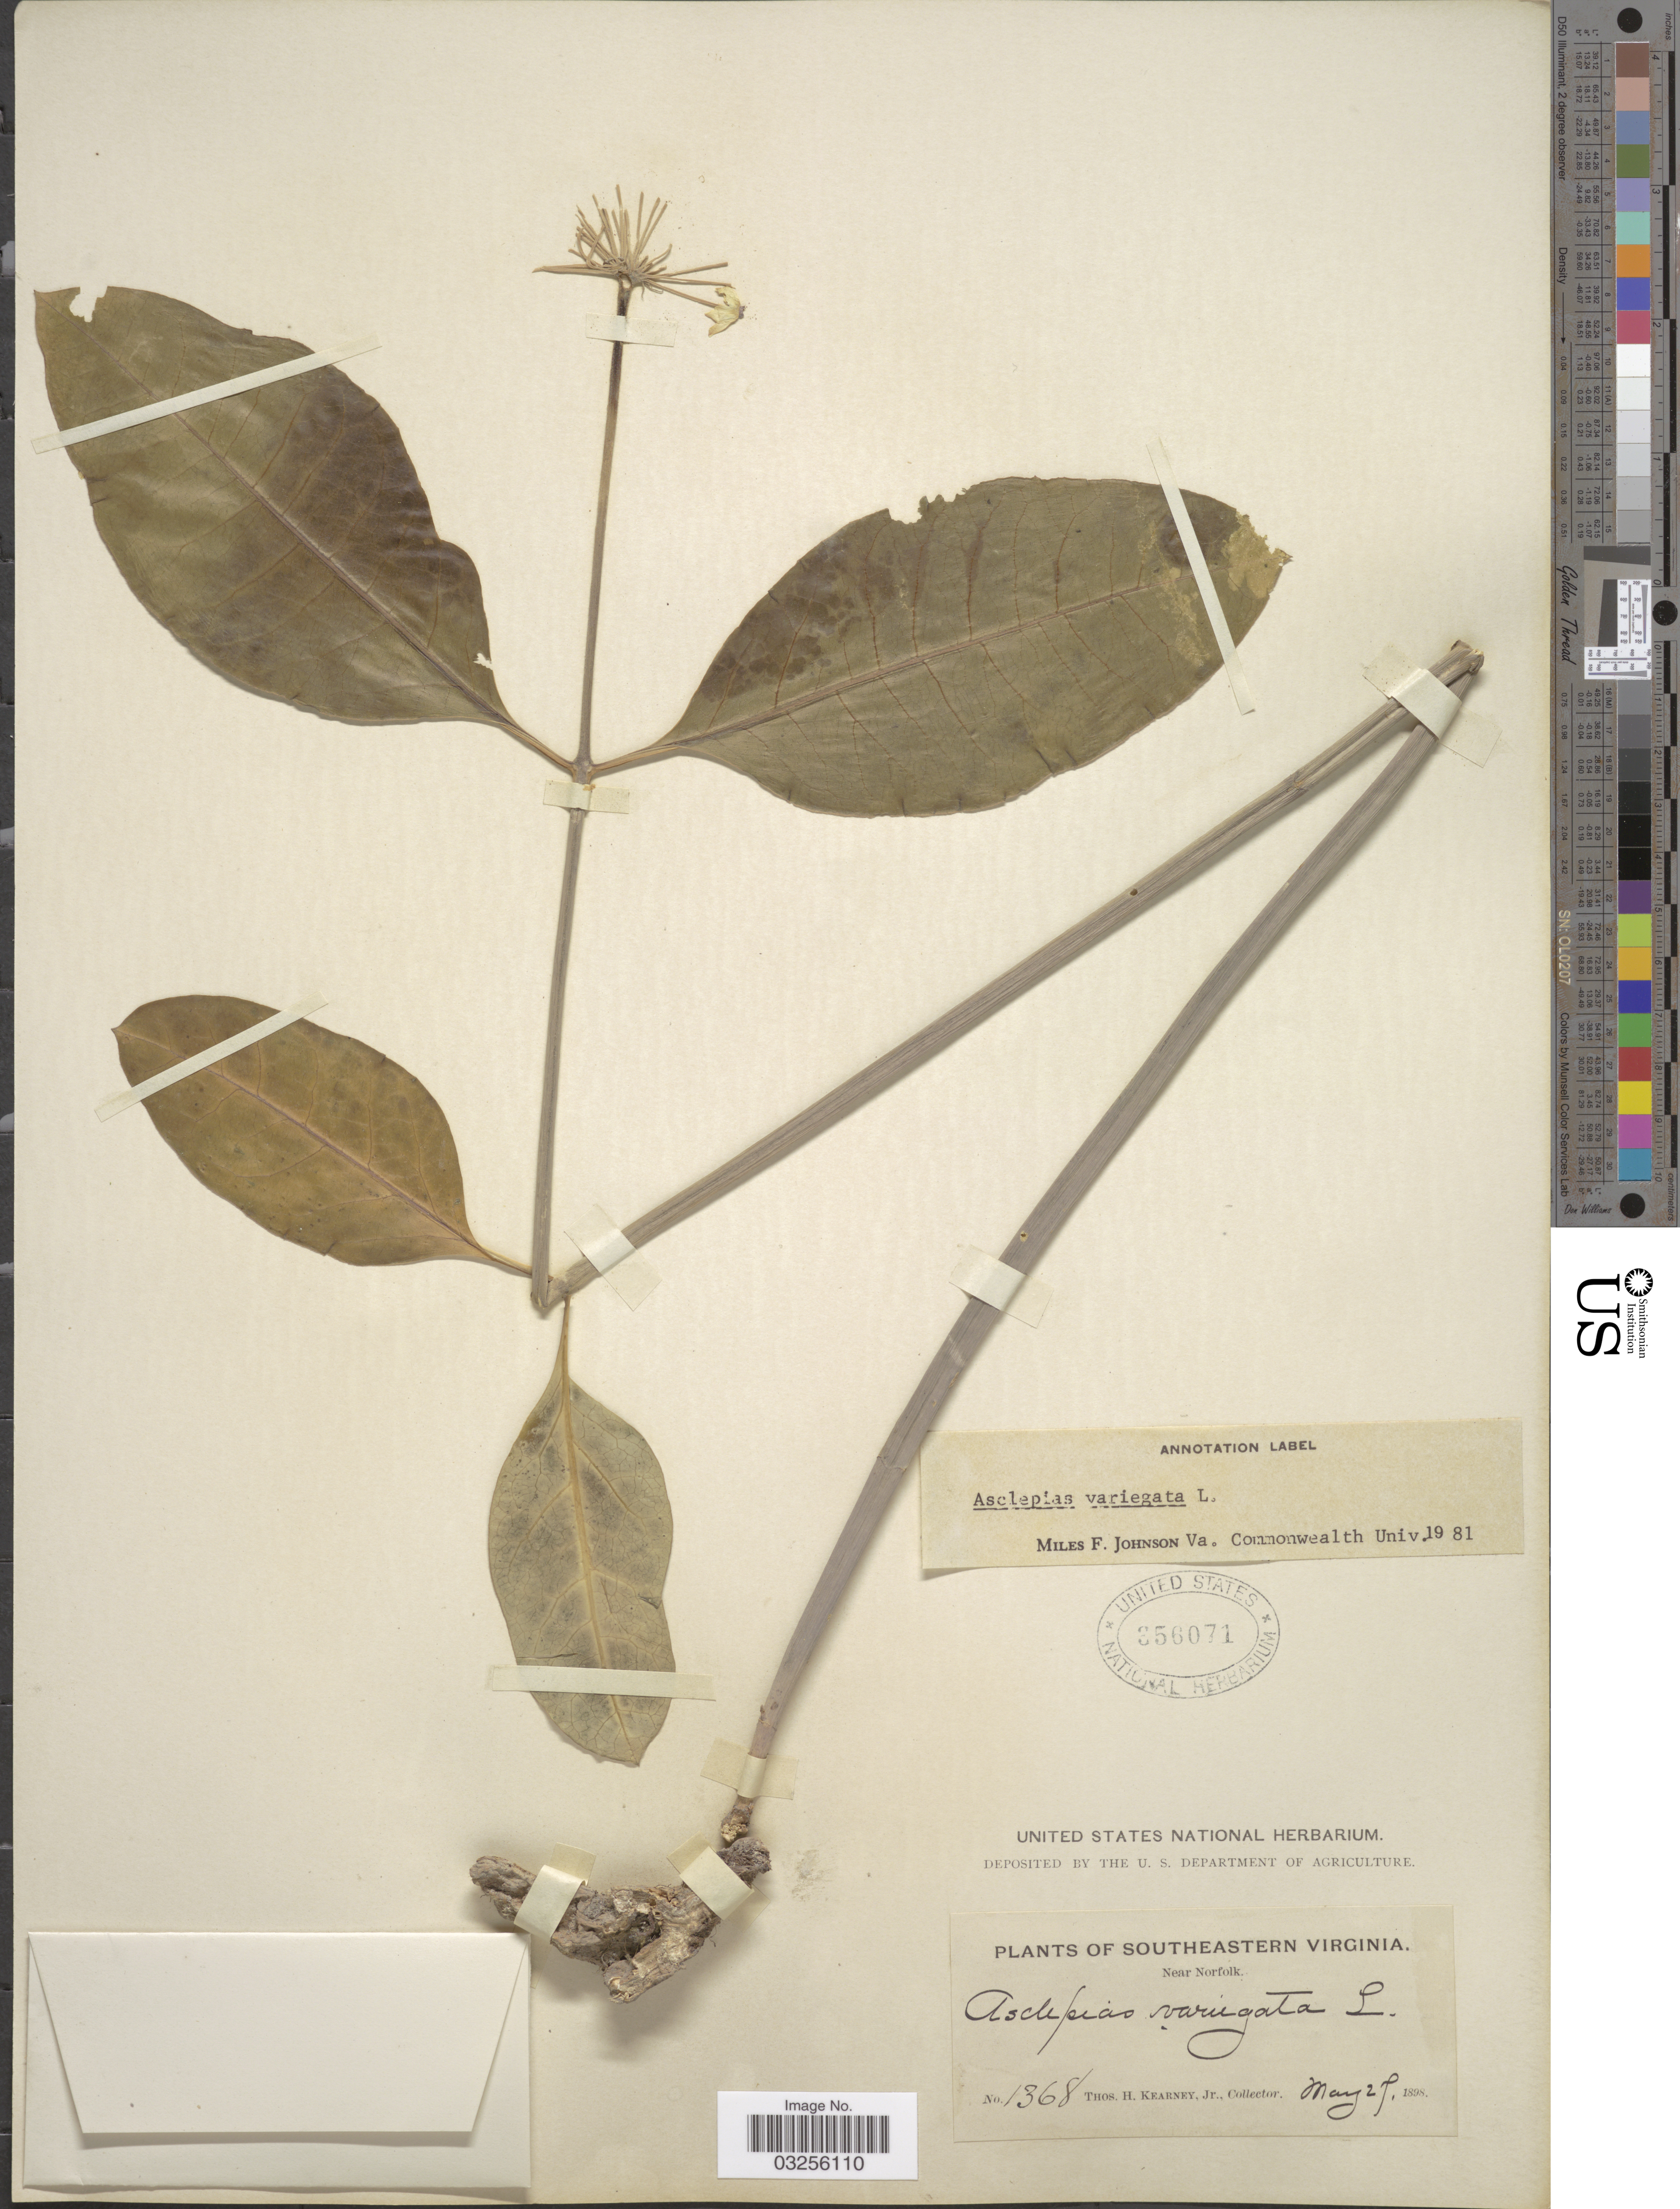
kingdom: Plantae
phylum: Tracheophyta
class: Magnoliopsida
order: Gentianales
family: Apocynaceae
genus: Asclepias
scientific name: Asclepias variegata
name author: L.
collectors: T. H. Kearney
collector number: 1368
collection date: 1898-05-27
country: United States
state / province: Virginia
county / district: City of Norfolk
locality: Southeastern Virginia. Near Norfolk.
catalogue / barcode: US 356071